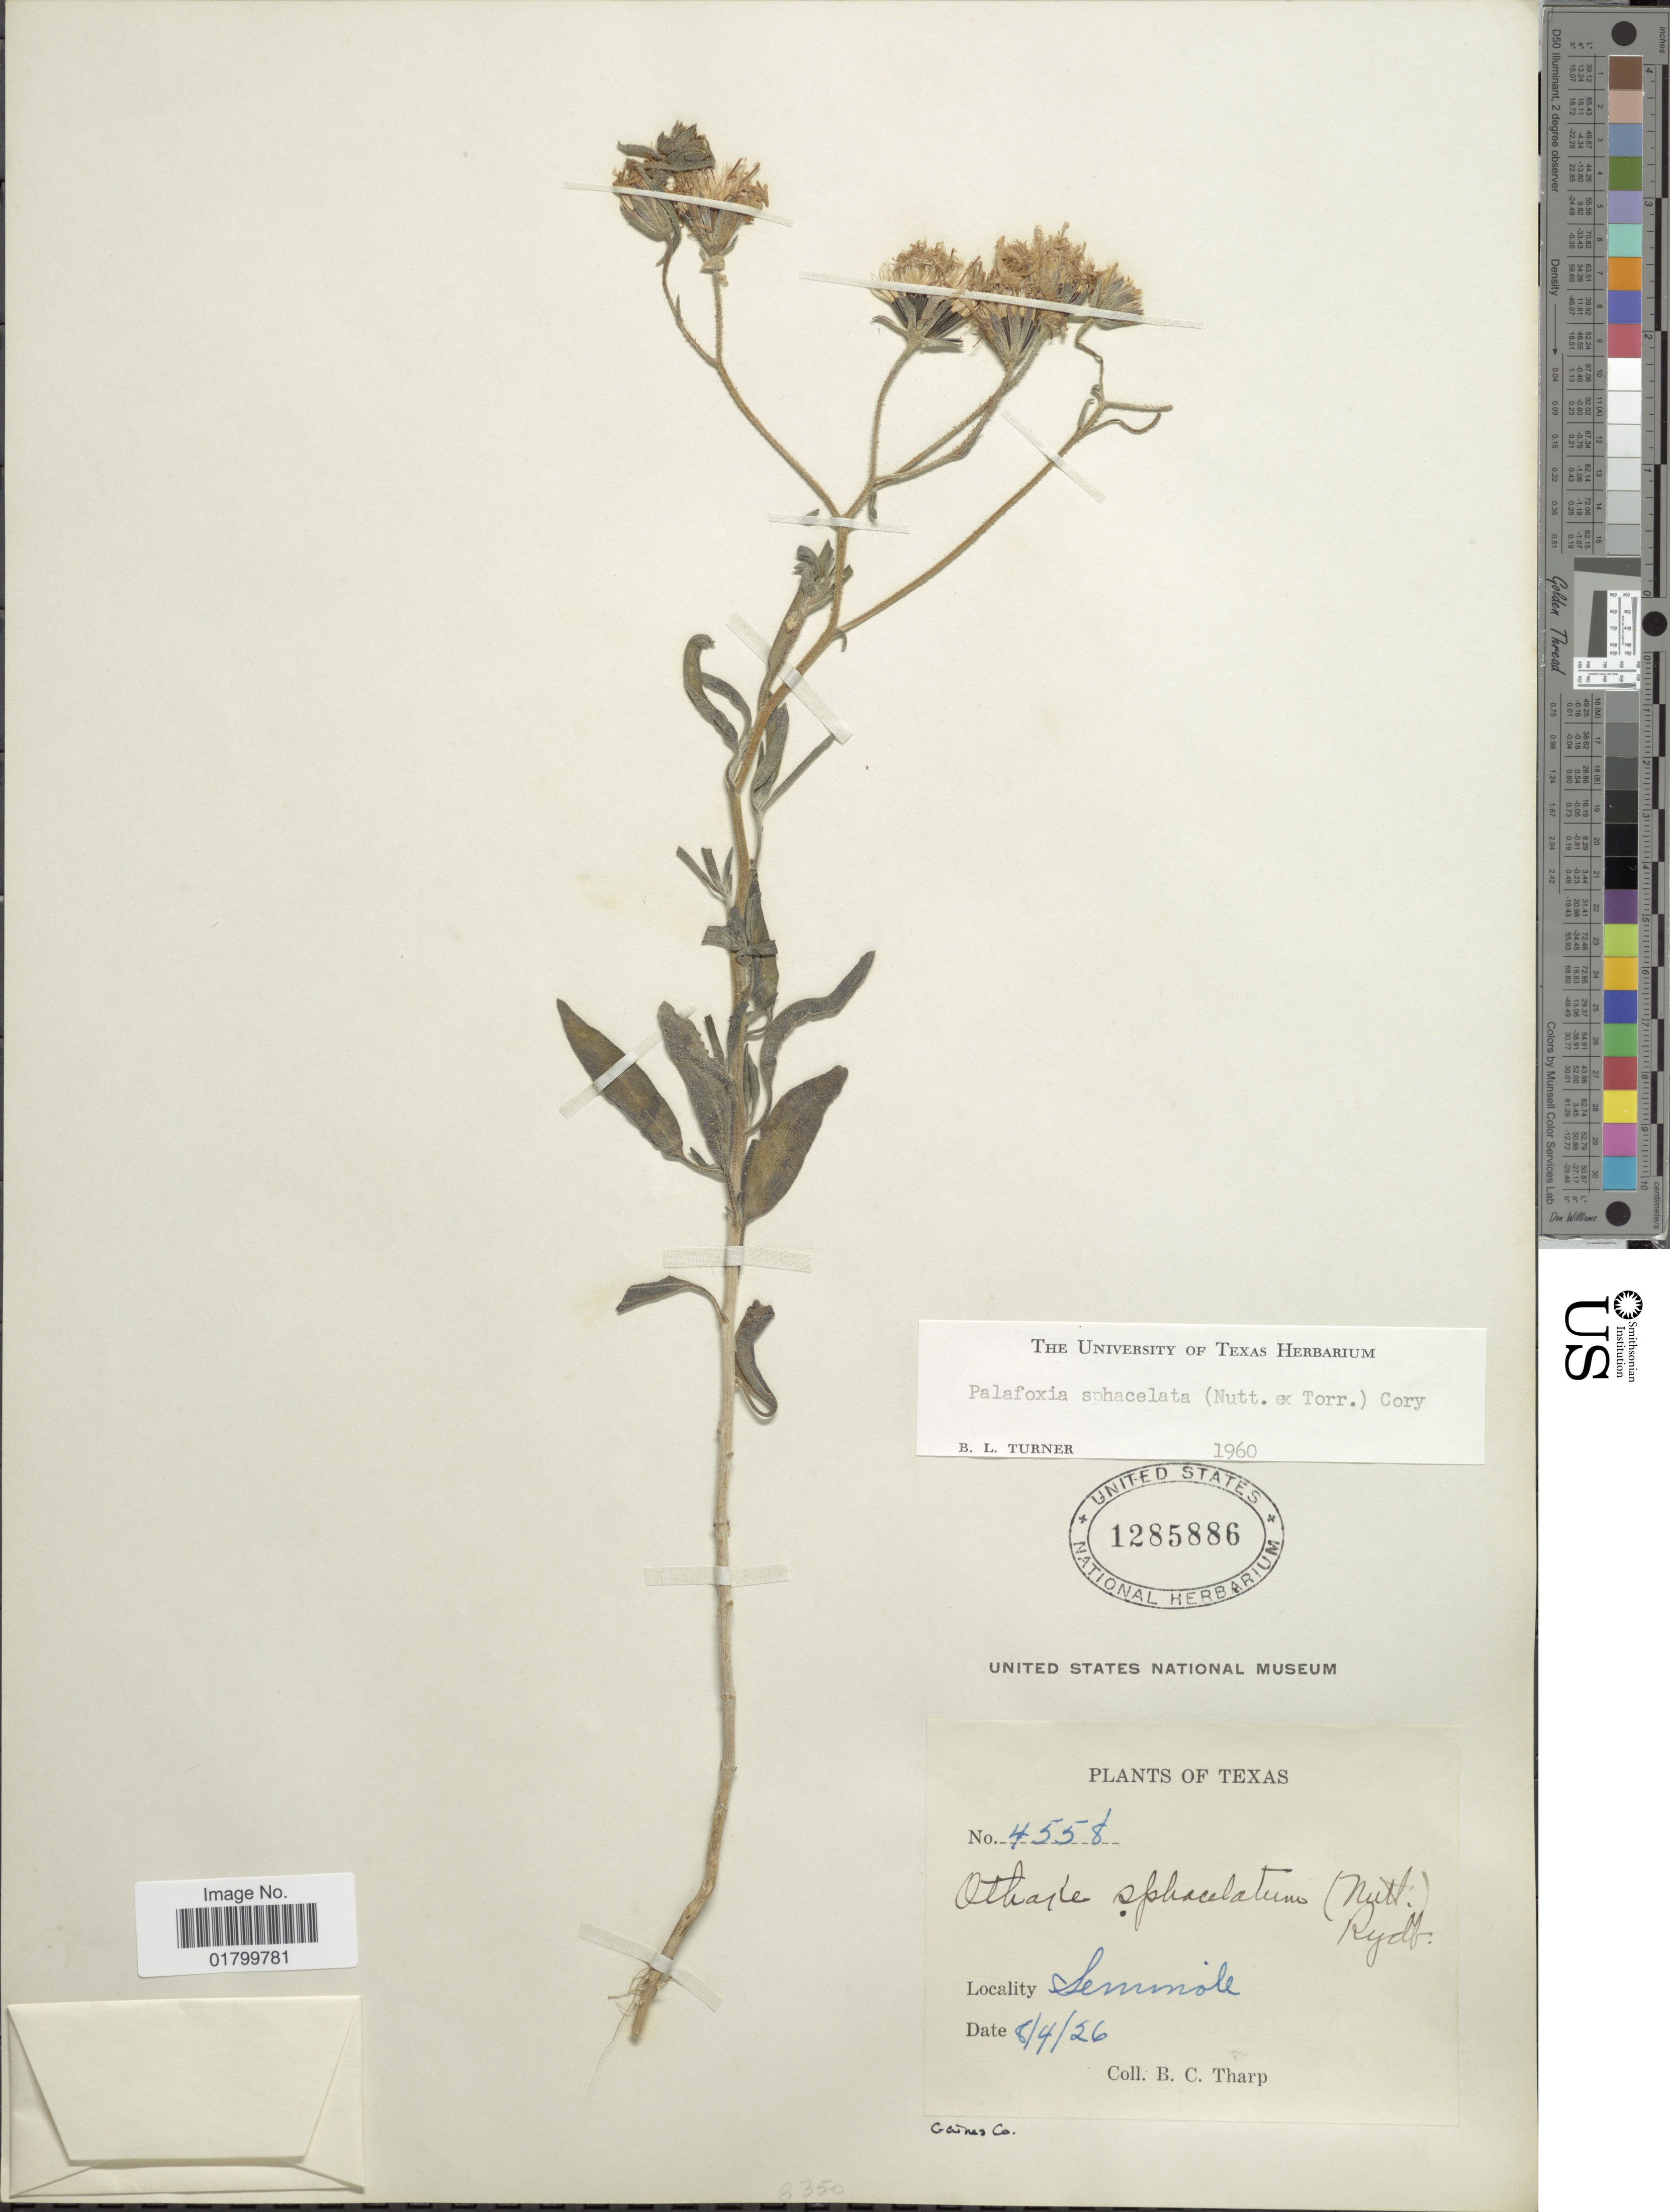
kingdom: Plantae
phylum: Tracheophyta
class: Magnoliopsida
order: Asterales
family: Asteraceae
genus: Palafoxia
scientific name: Palafoxia sphacelata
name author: (Nutt. ex Torr.) Cory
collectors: B. C. Tharp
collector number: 4558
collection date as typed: Transcribed d/m/y: 4/8/26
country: United States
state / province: Texas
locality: Seminole, Gaines Co.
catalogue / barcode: US 1285886